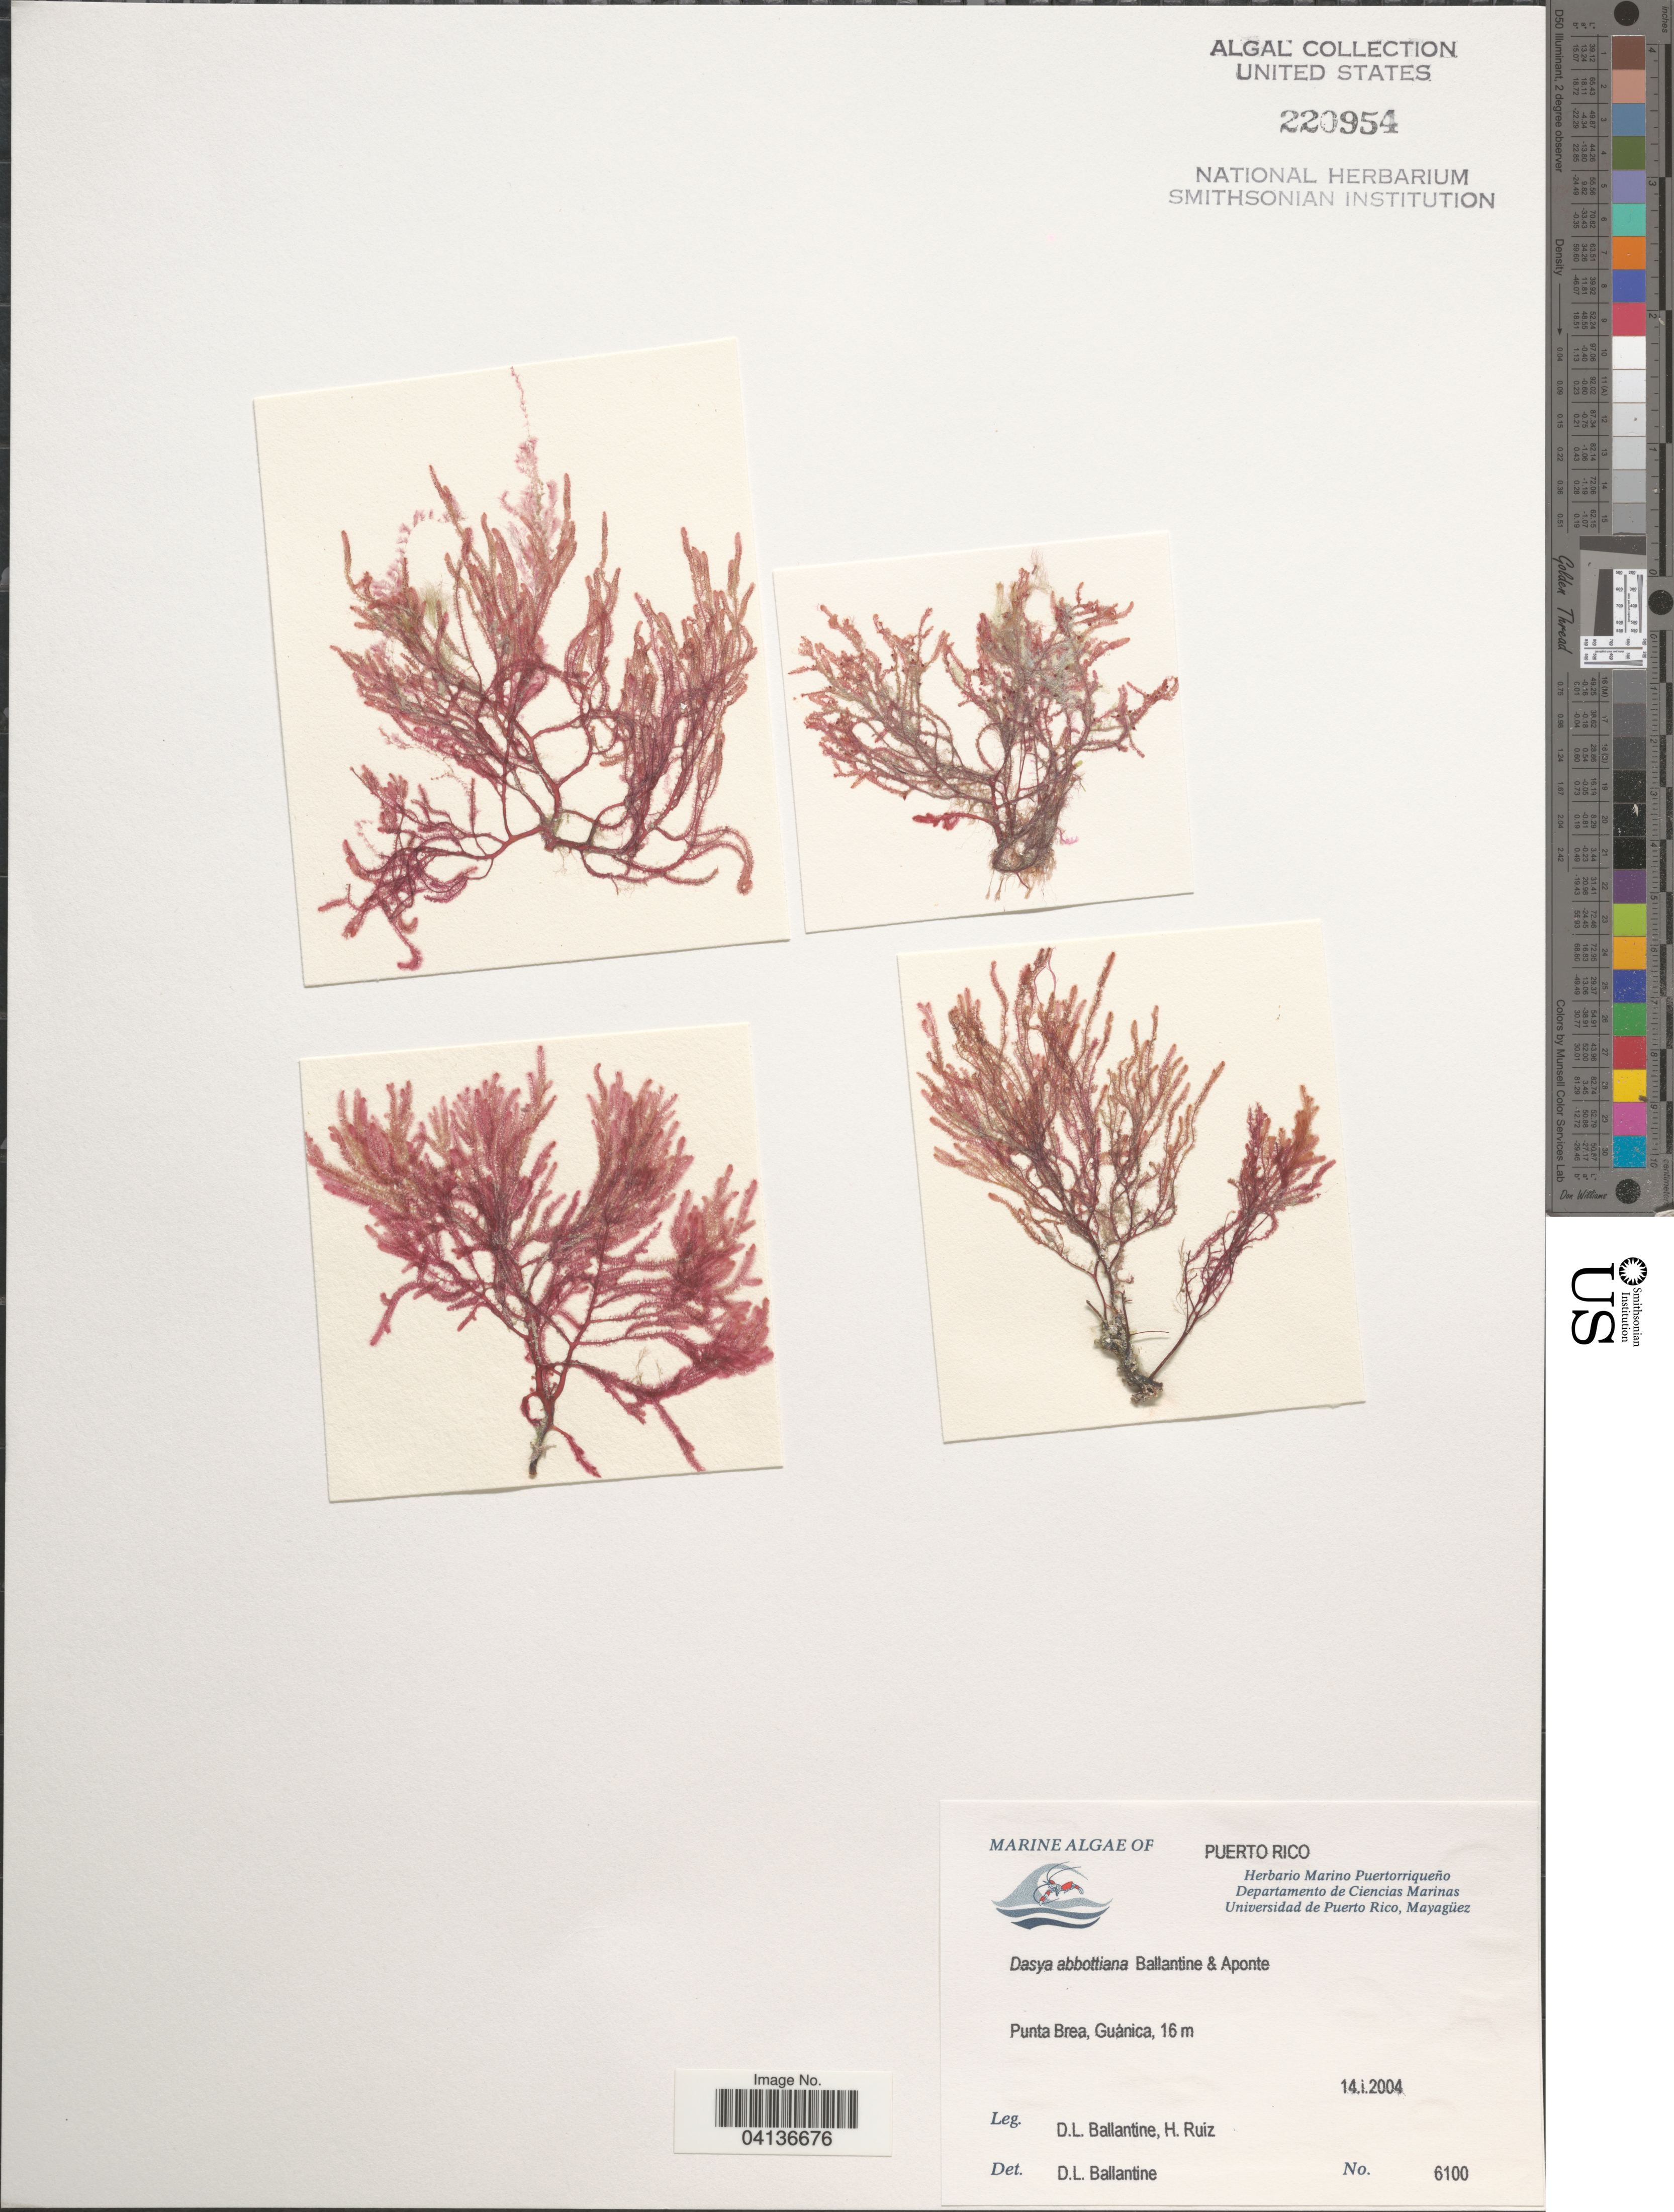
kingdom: Plantae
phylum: Rhodophyta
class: Florideophyceae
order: Ceramiales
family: Dasyaceae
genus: Dasya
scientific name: Dasya abbottiana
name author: D.L. Ballant. & N.E.Aponte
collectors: D.L. Ballantine & H. Ruiz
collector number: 6100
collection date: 2004-01-14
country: Puerto Rico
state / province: Guánica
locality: Punta Brea.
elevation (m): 16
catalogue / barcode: US 220954